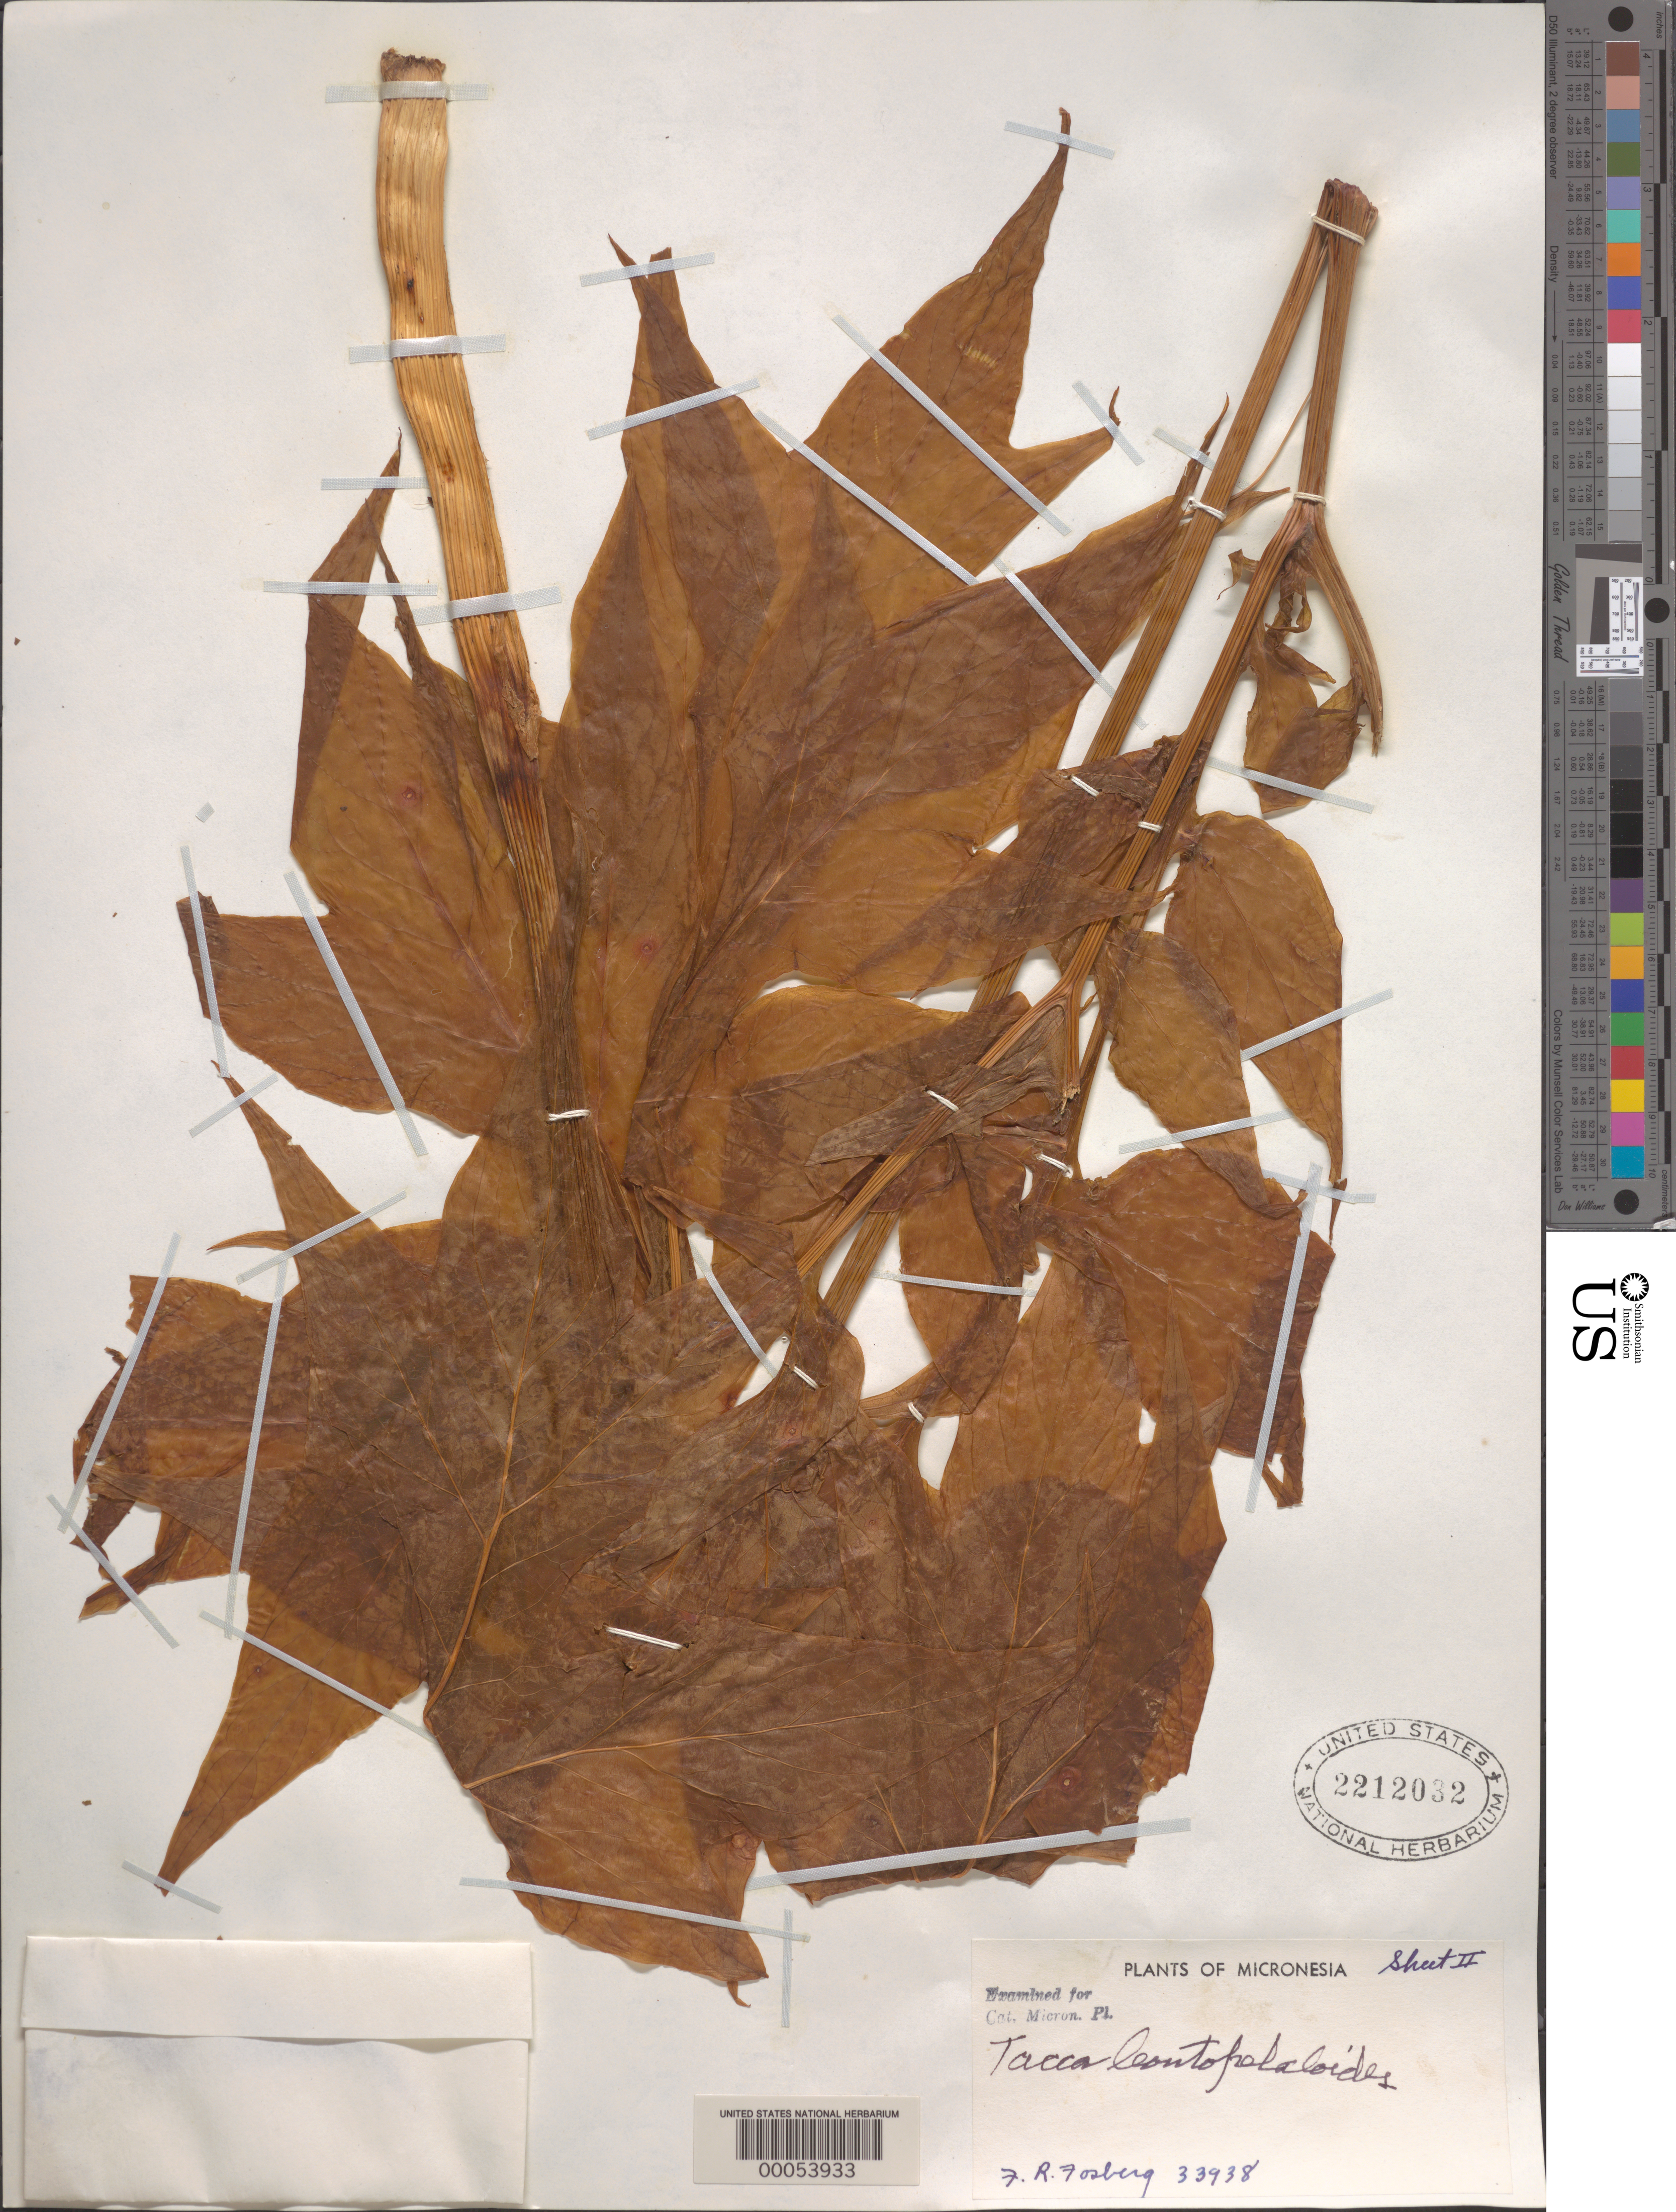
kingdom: Plantae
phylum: Tracheophyta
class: Liliopsida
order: Dioscoreales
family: Dioscoreaceae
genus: Tacca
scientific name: Tacca leontopetaloides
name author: (L.) Kuntze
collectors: F. R. Fosberg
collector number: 33938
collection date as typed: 27 Dec 1951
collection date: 1951-12-27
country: Marshall Islands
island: Ailuk Atoll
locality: Ailuk Islet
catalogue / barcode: US 2212032